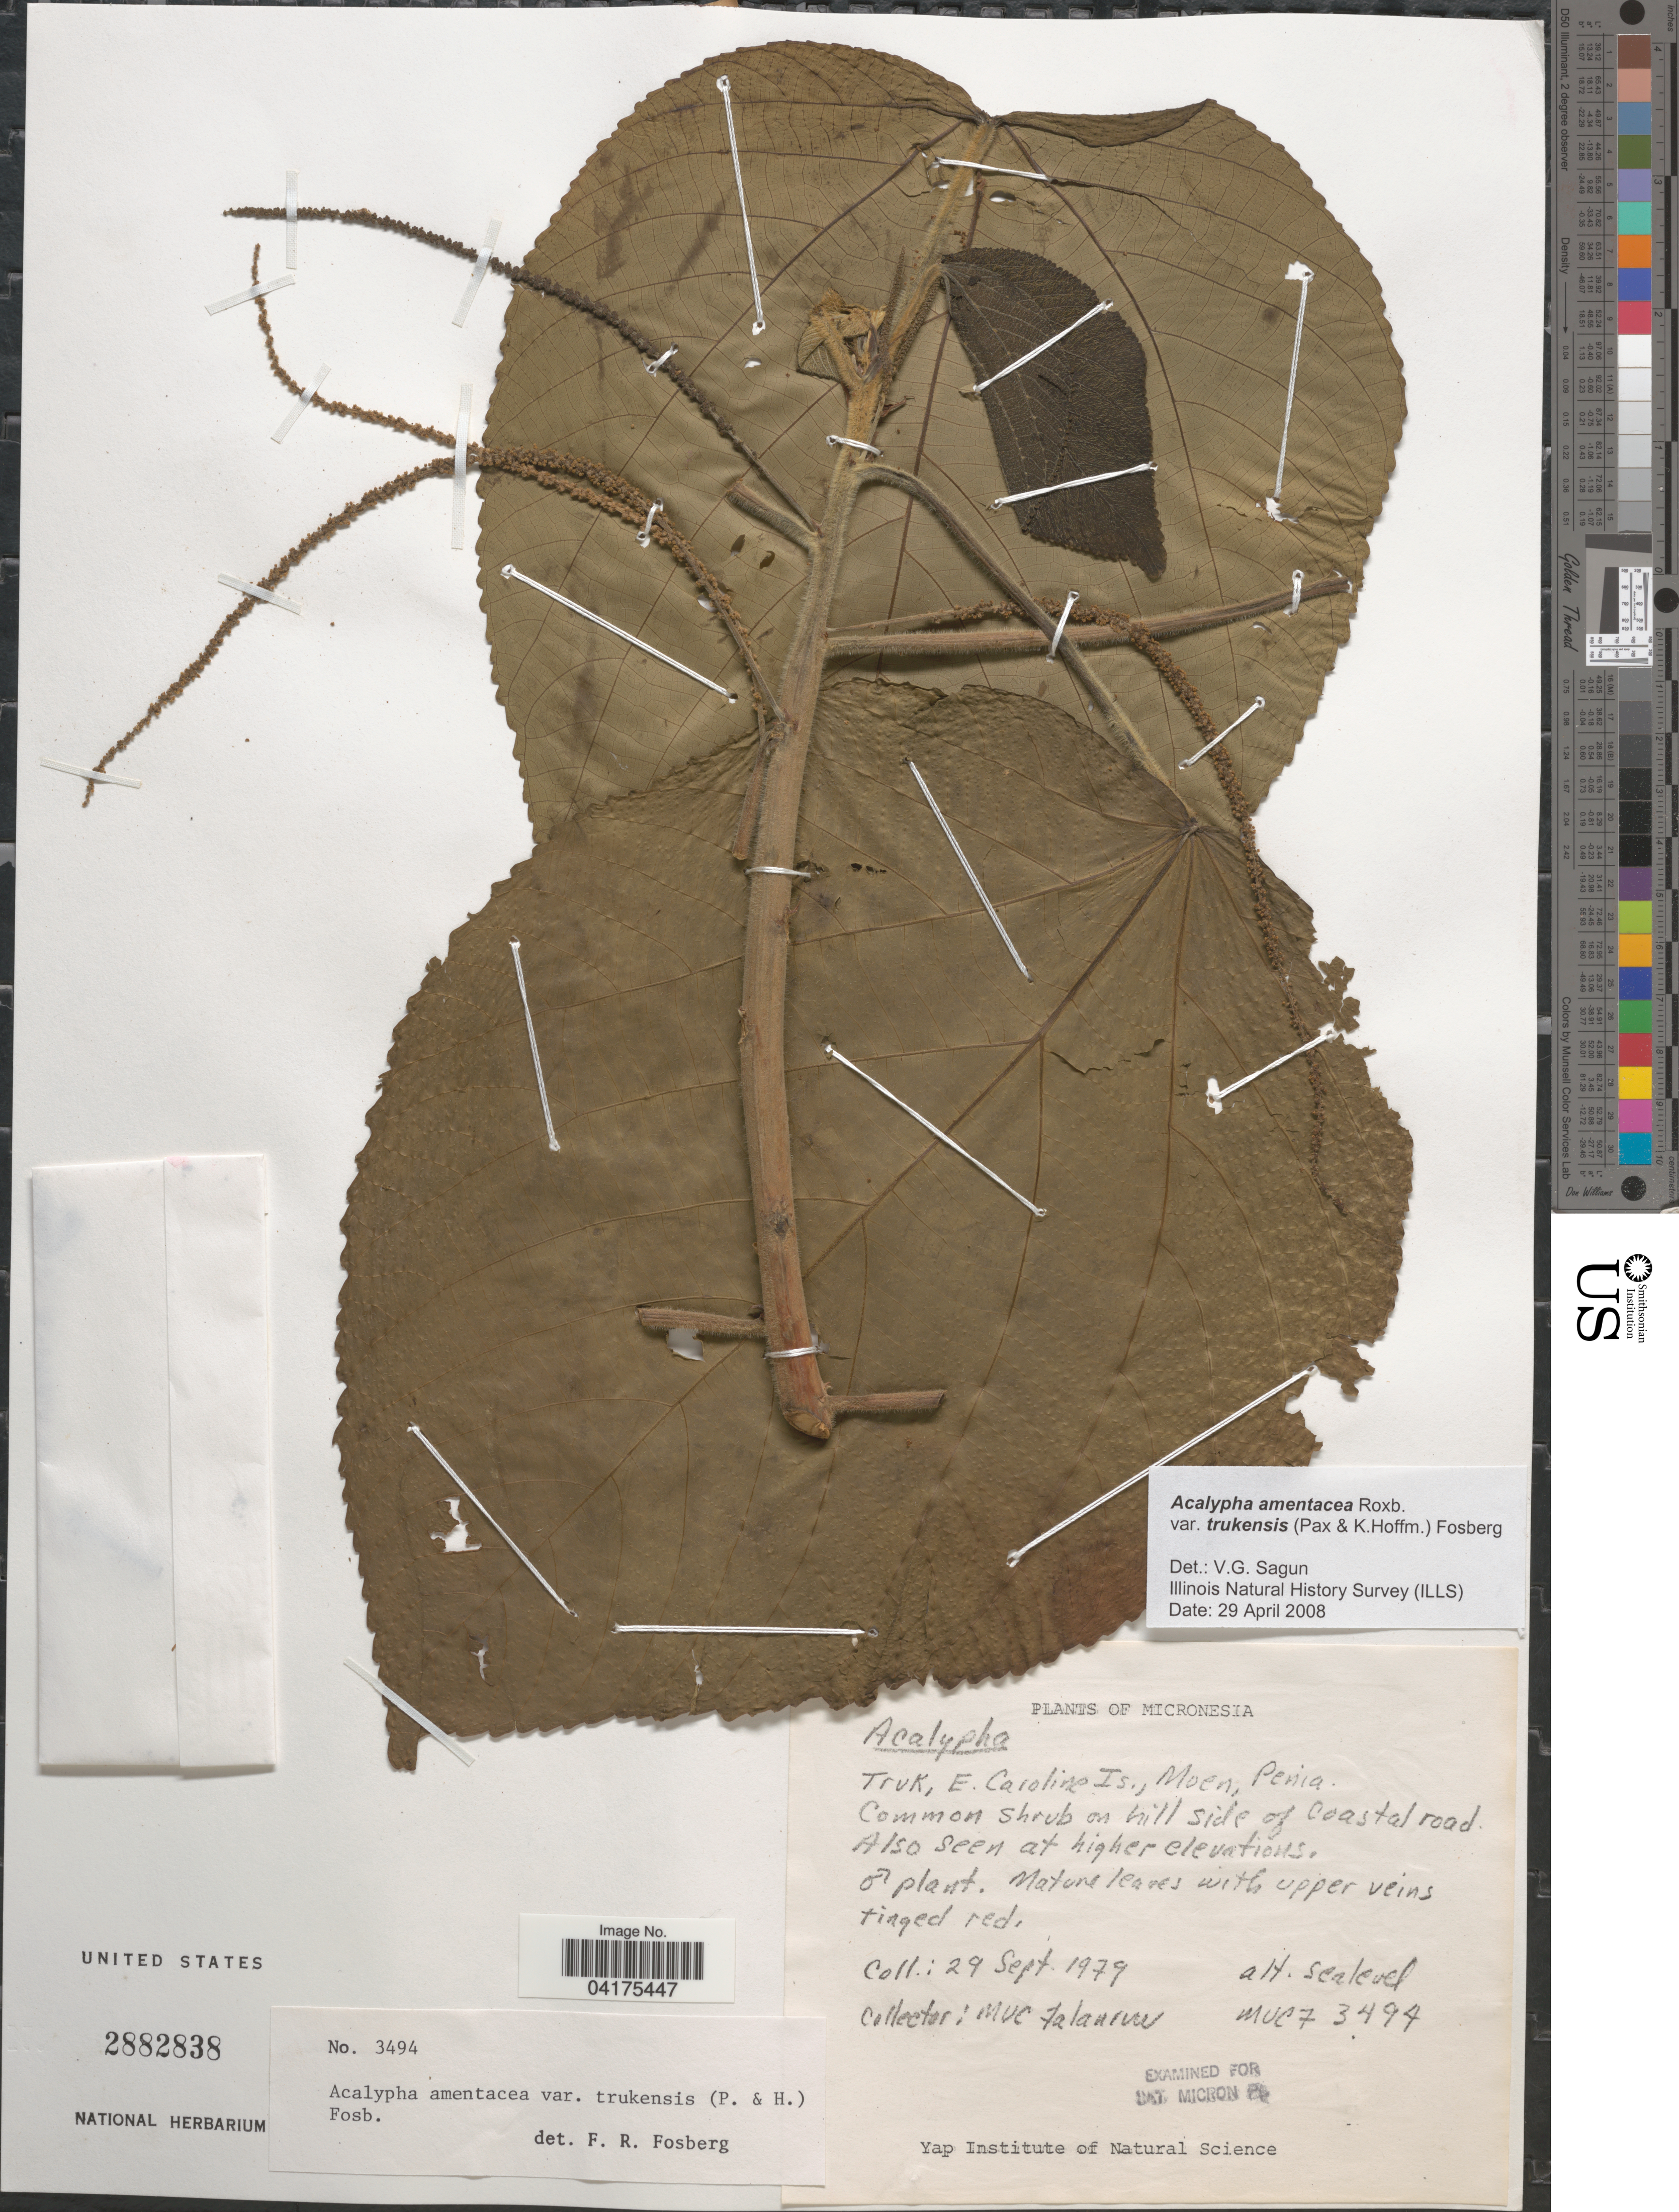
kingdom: Plantae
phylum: Tracheophyta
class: Magnoliopsida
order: Malpighiales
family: Euphorbiaceae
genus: Acalypha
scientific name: Acalypha amentacea var. trukensis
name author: (Pax & Hoffm.) Fosberg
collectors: M. Falanruw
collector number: muc73494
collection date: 1979-09-29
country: Micronesia, Federated States of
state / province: Truk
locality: Micronesia. E. Caroline Is., Moen, Penia. Common shrub on hillside of coastal road.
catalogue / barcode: US 2882838